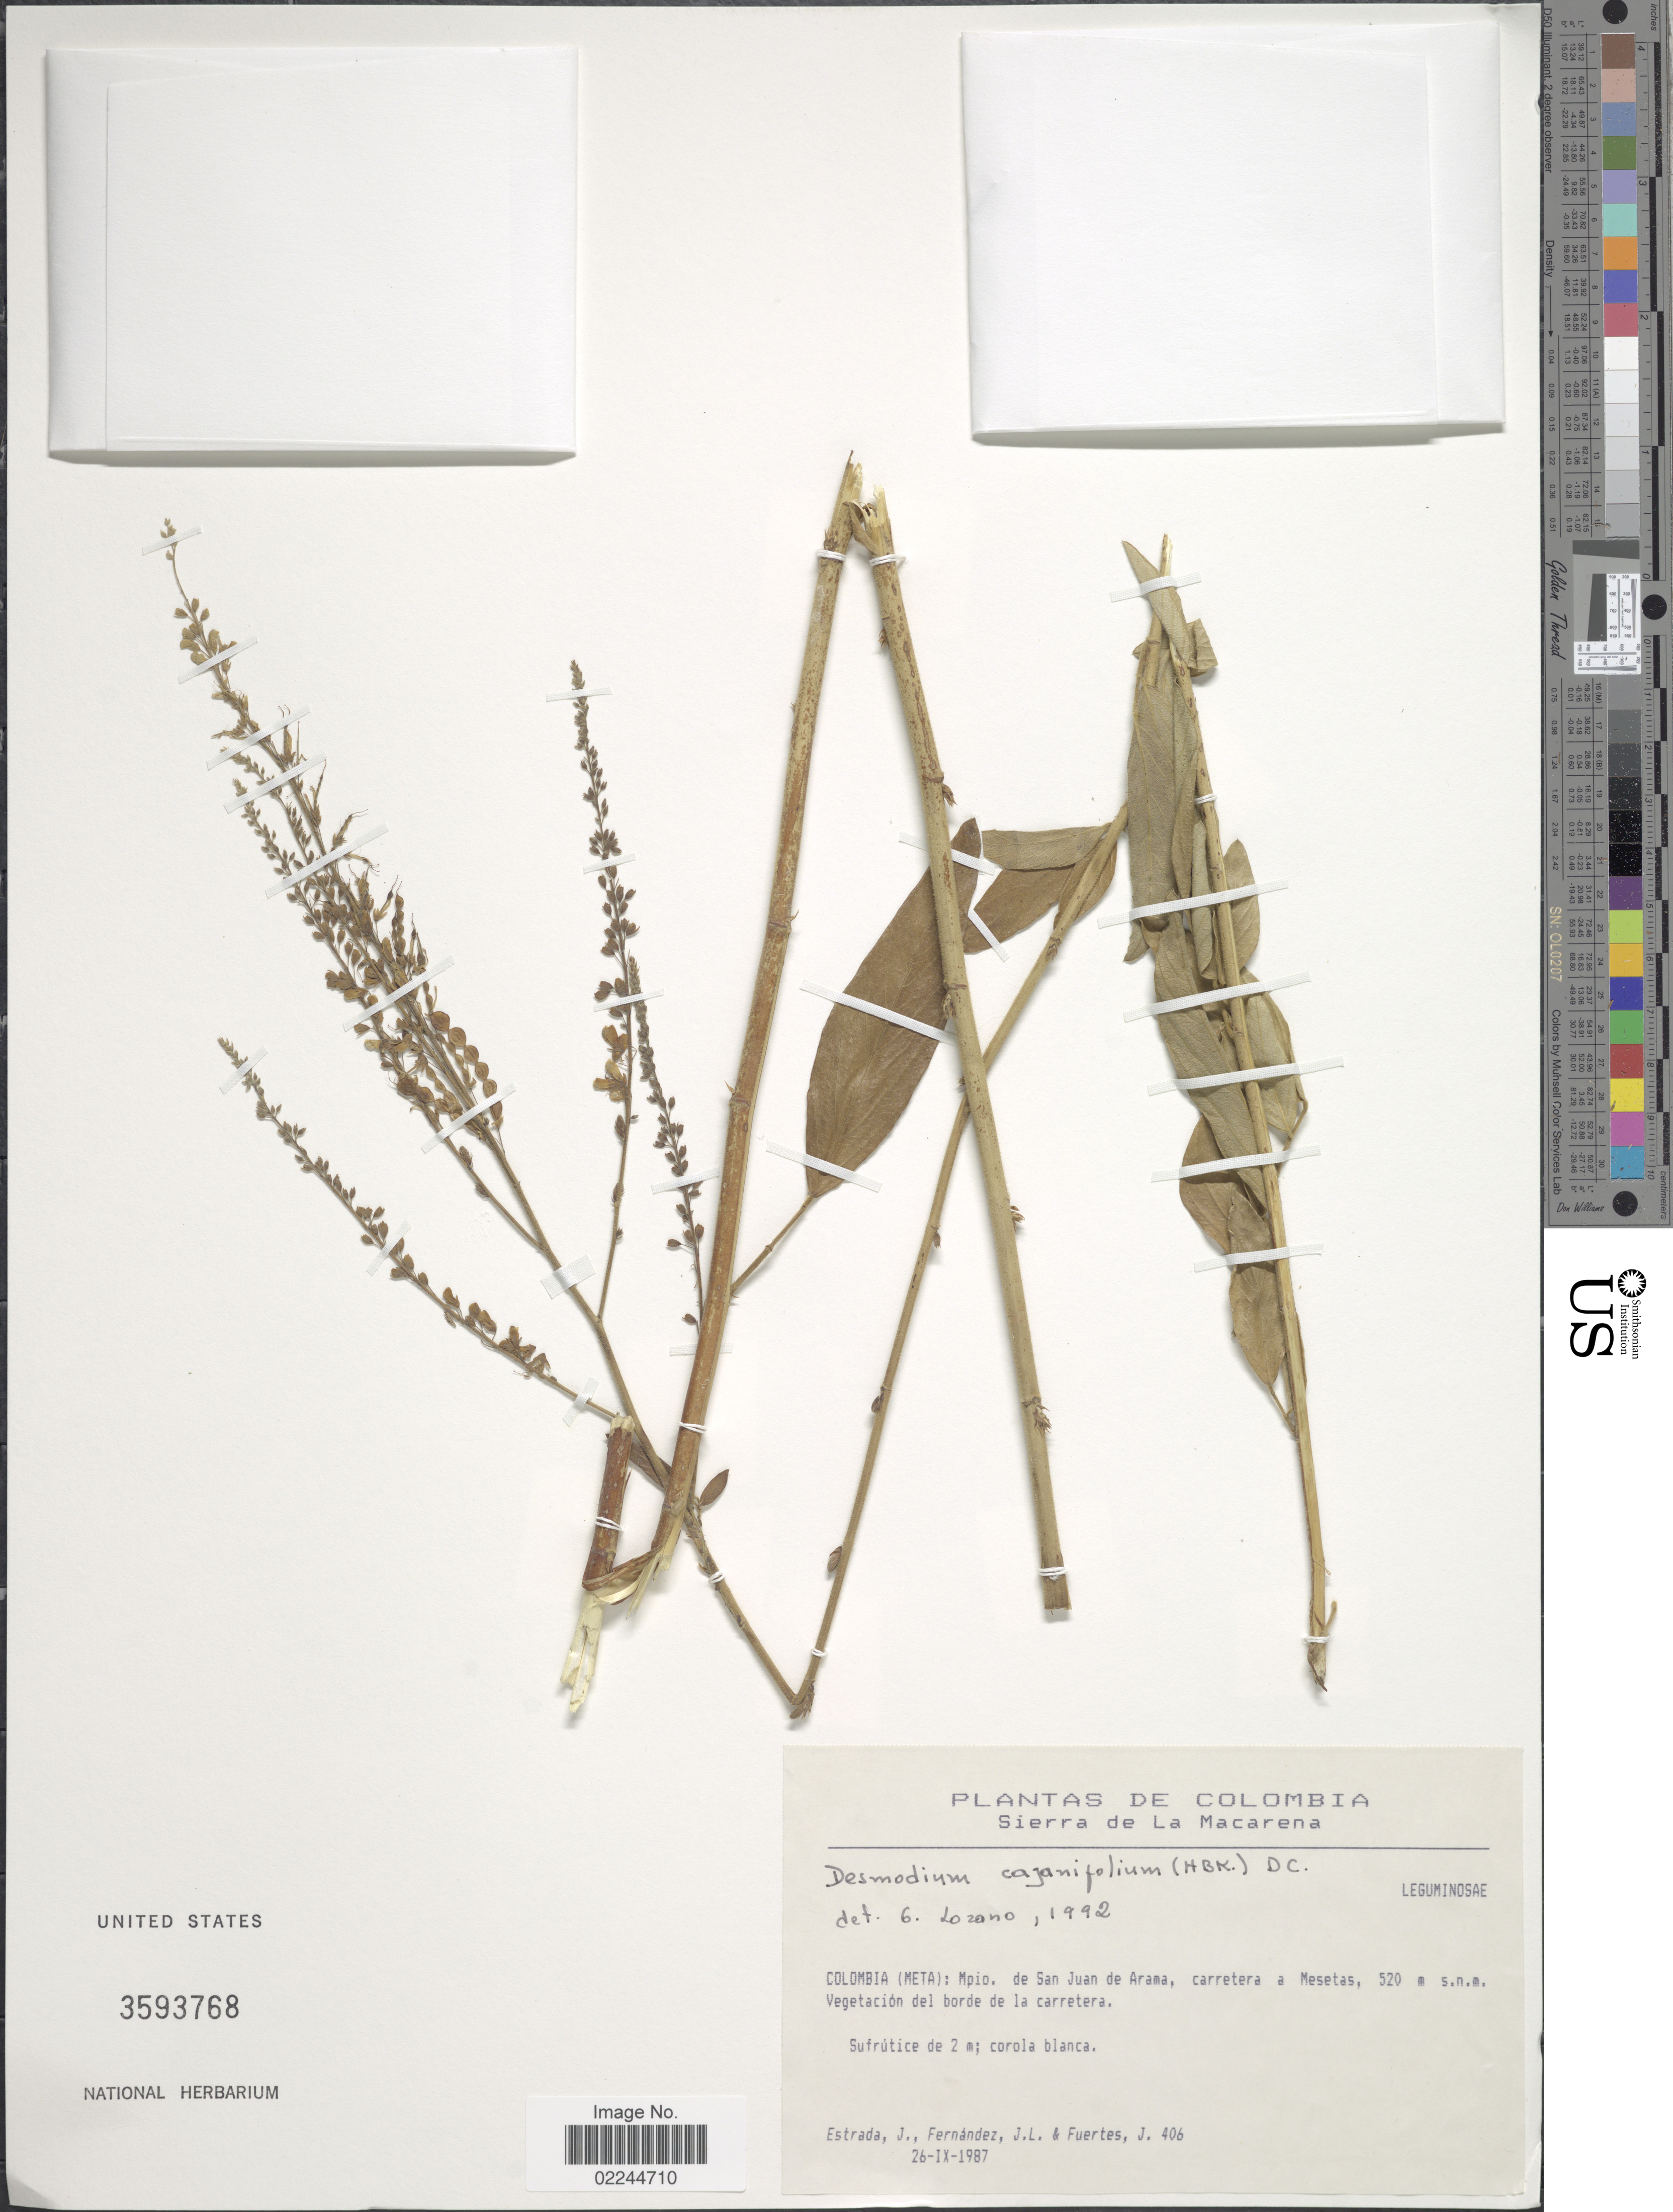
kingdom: Plantae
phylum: Tracheophyta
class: Magnoliopsida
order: Fabales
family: Fabaceae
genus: Desmodium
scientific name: Desmodium cajanifolium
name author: (Kunth) DC.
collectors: J. Estrada, J. Fernandez & J. Fuertes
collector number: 406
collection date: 1987-09-26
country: Colombia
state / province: Meta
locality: Mpio. de San Juan de Arama, carretera a Mesetas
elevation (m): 520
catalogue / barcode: US 3593768